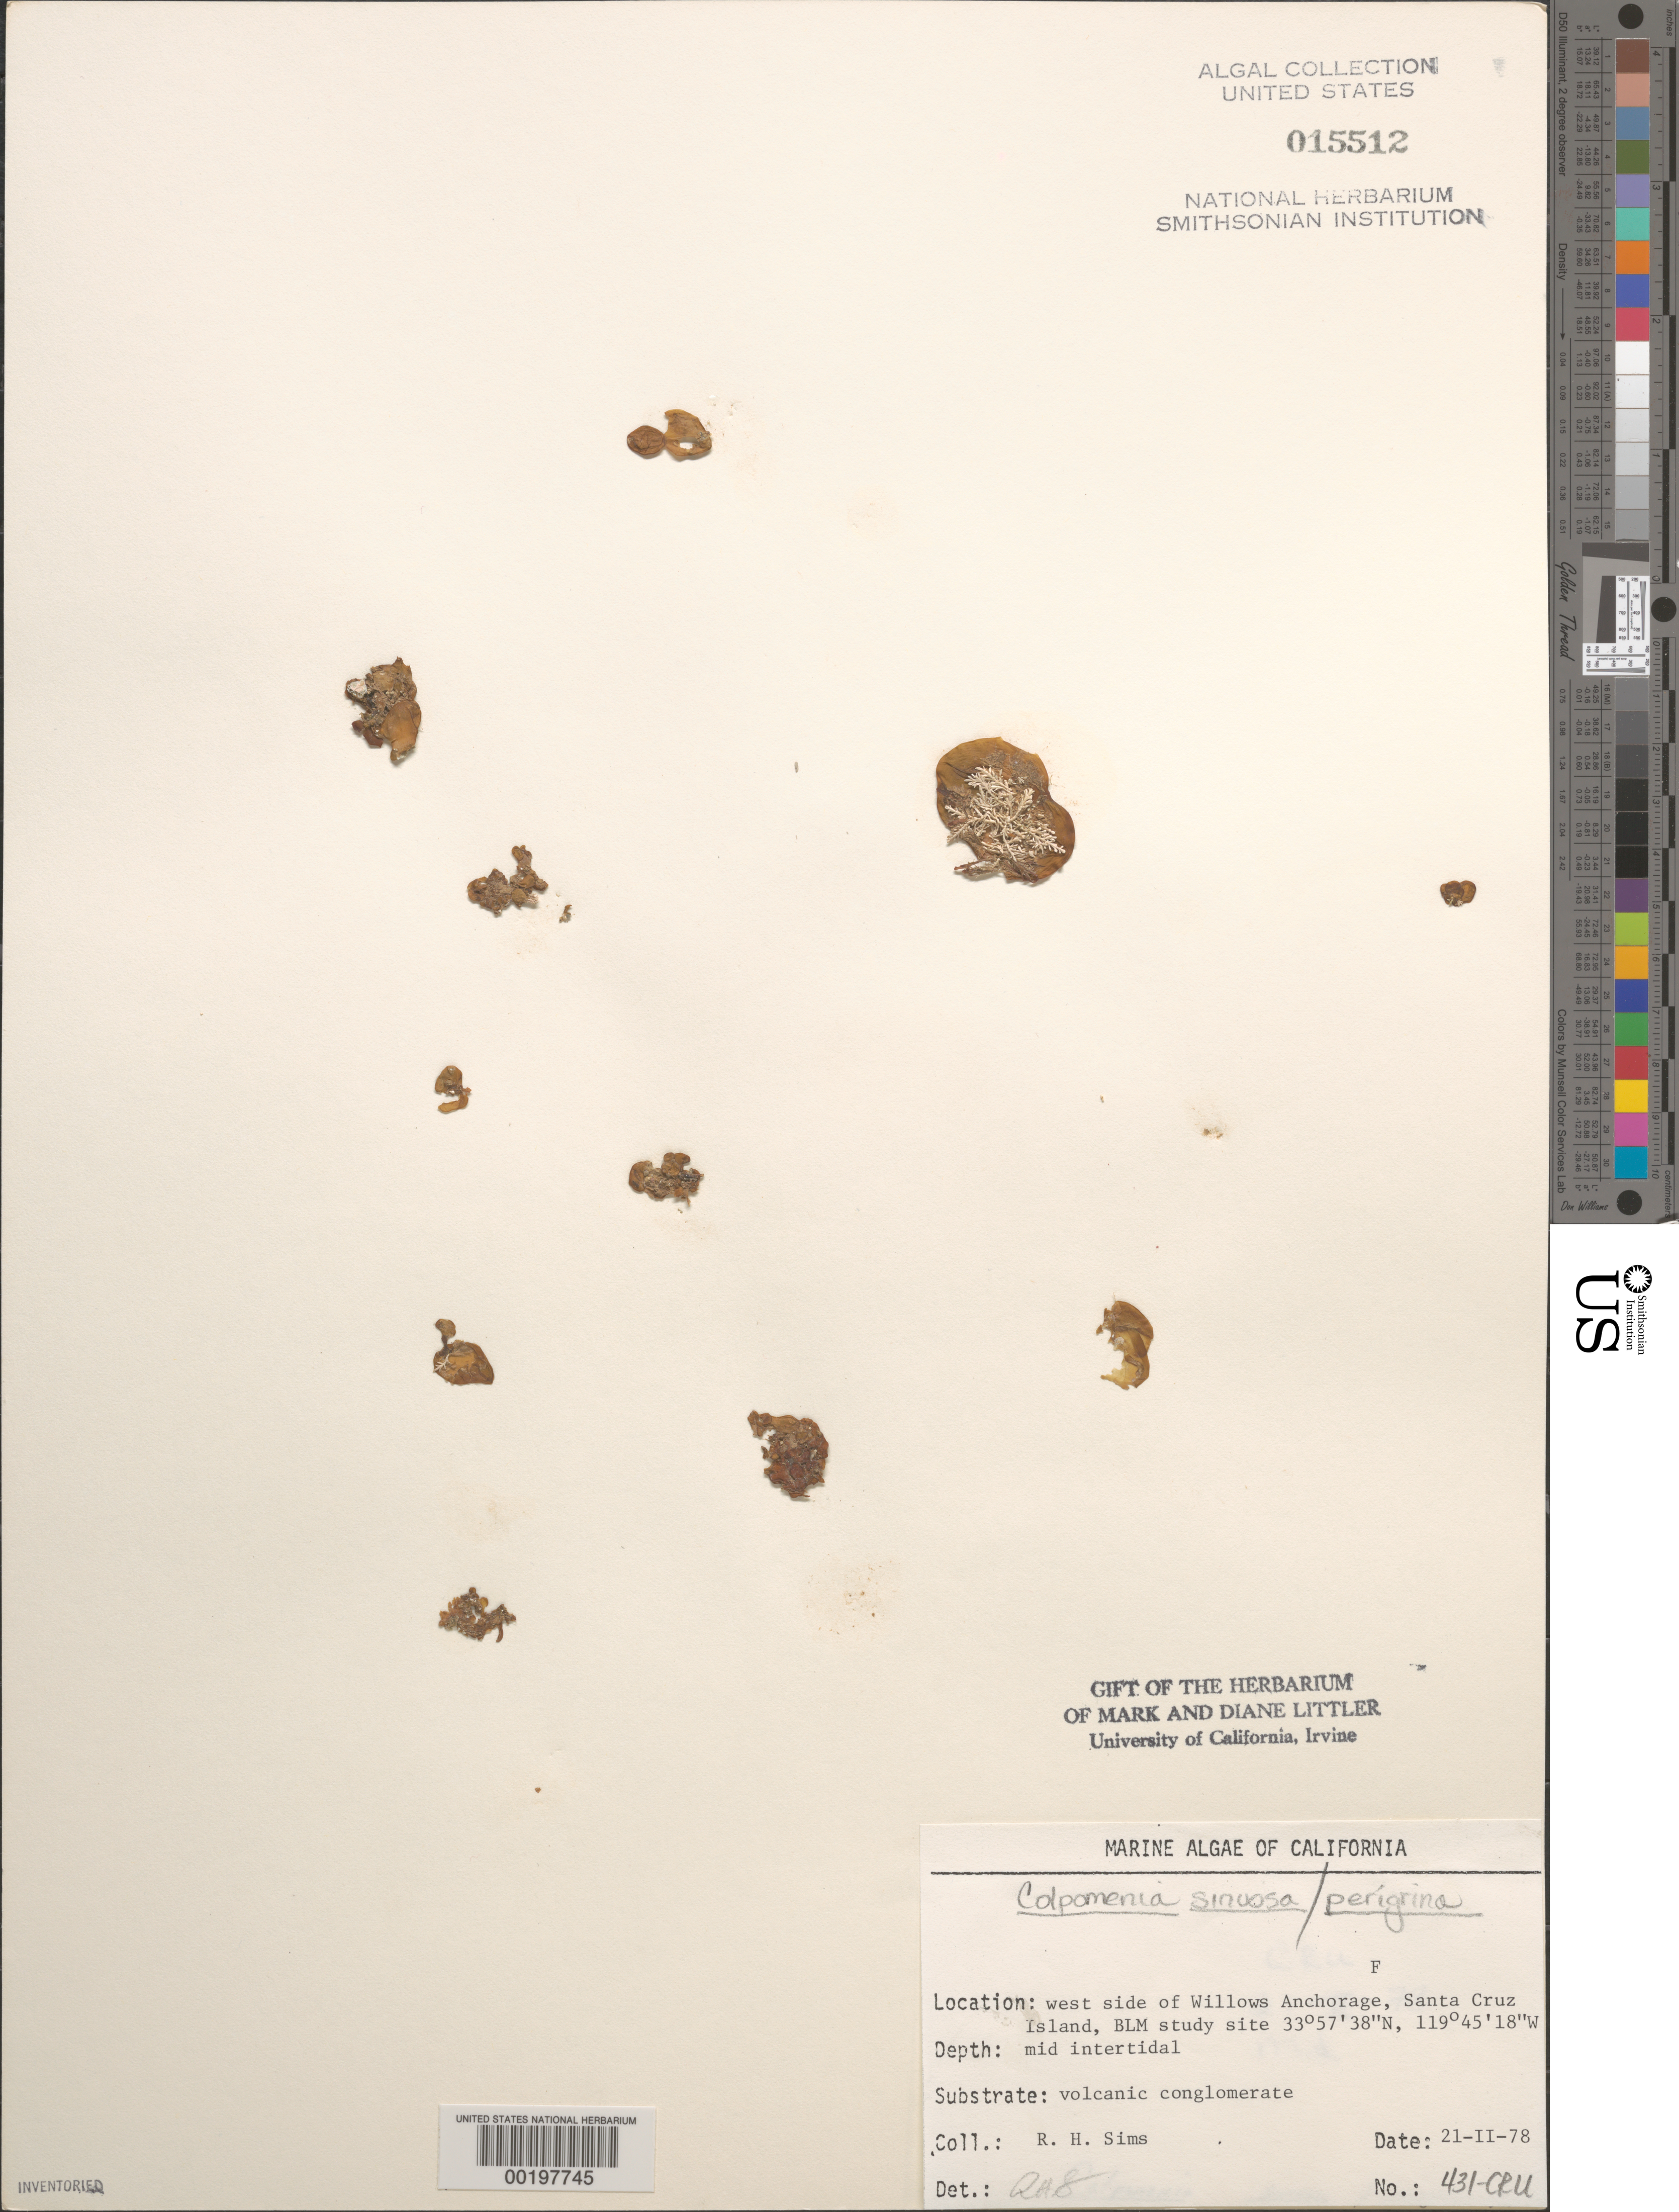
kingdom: Chromista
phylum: Ochrophyta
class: Phaeophyceae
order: Scytosiphonales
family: Scytosiphonaceae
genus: Colpomenia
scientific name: Colpomenia sinuosa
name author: (K. Mert. ex Roth) Derbes & Solier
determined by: Sims, Robert H.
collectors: R. H. Sims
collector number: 431-cru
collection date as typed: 21 Feb 1978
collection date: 1978-02-21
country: United States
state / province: California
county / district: Santa Barbara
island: Santa Cruz Island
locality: Willows Anchorage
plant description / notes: BLM-SOCALBIGHT Rocky Intertidal Survey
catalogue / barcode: US 15512